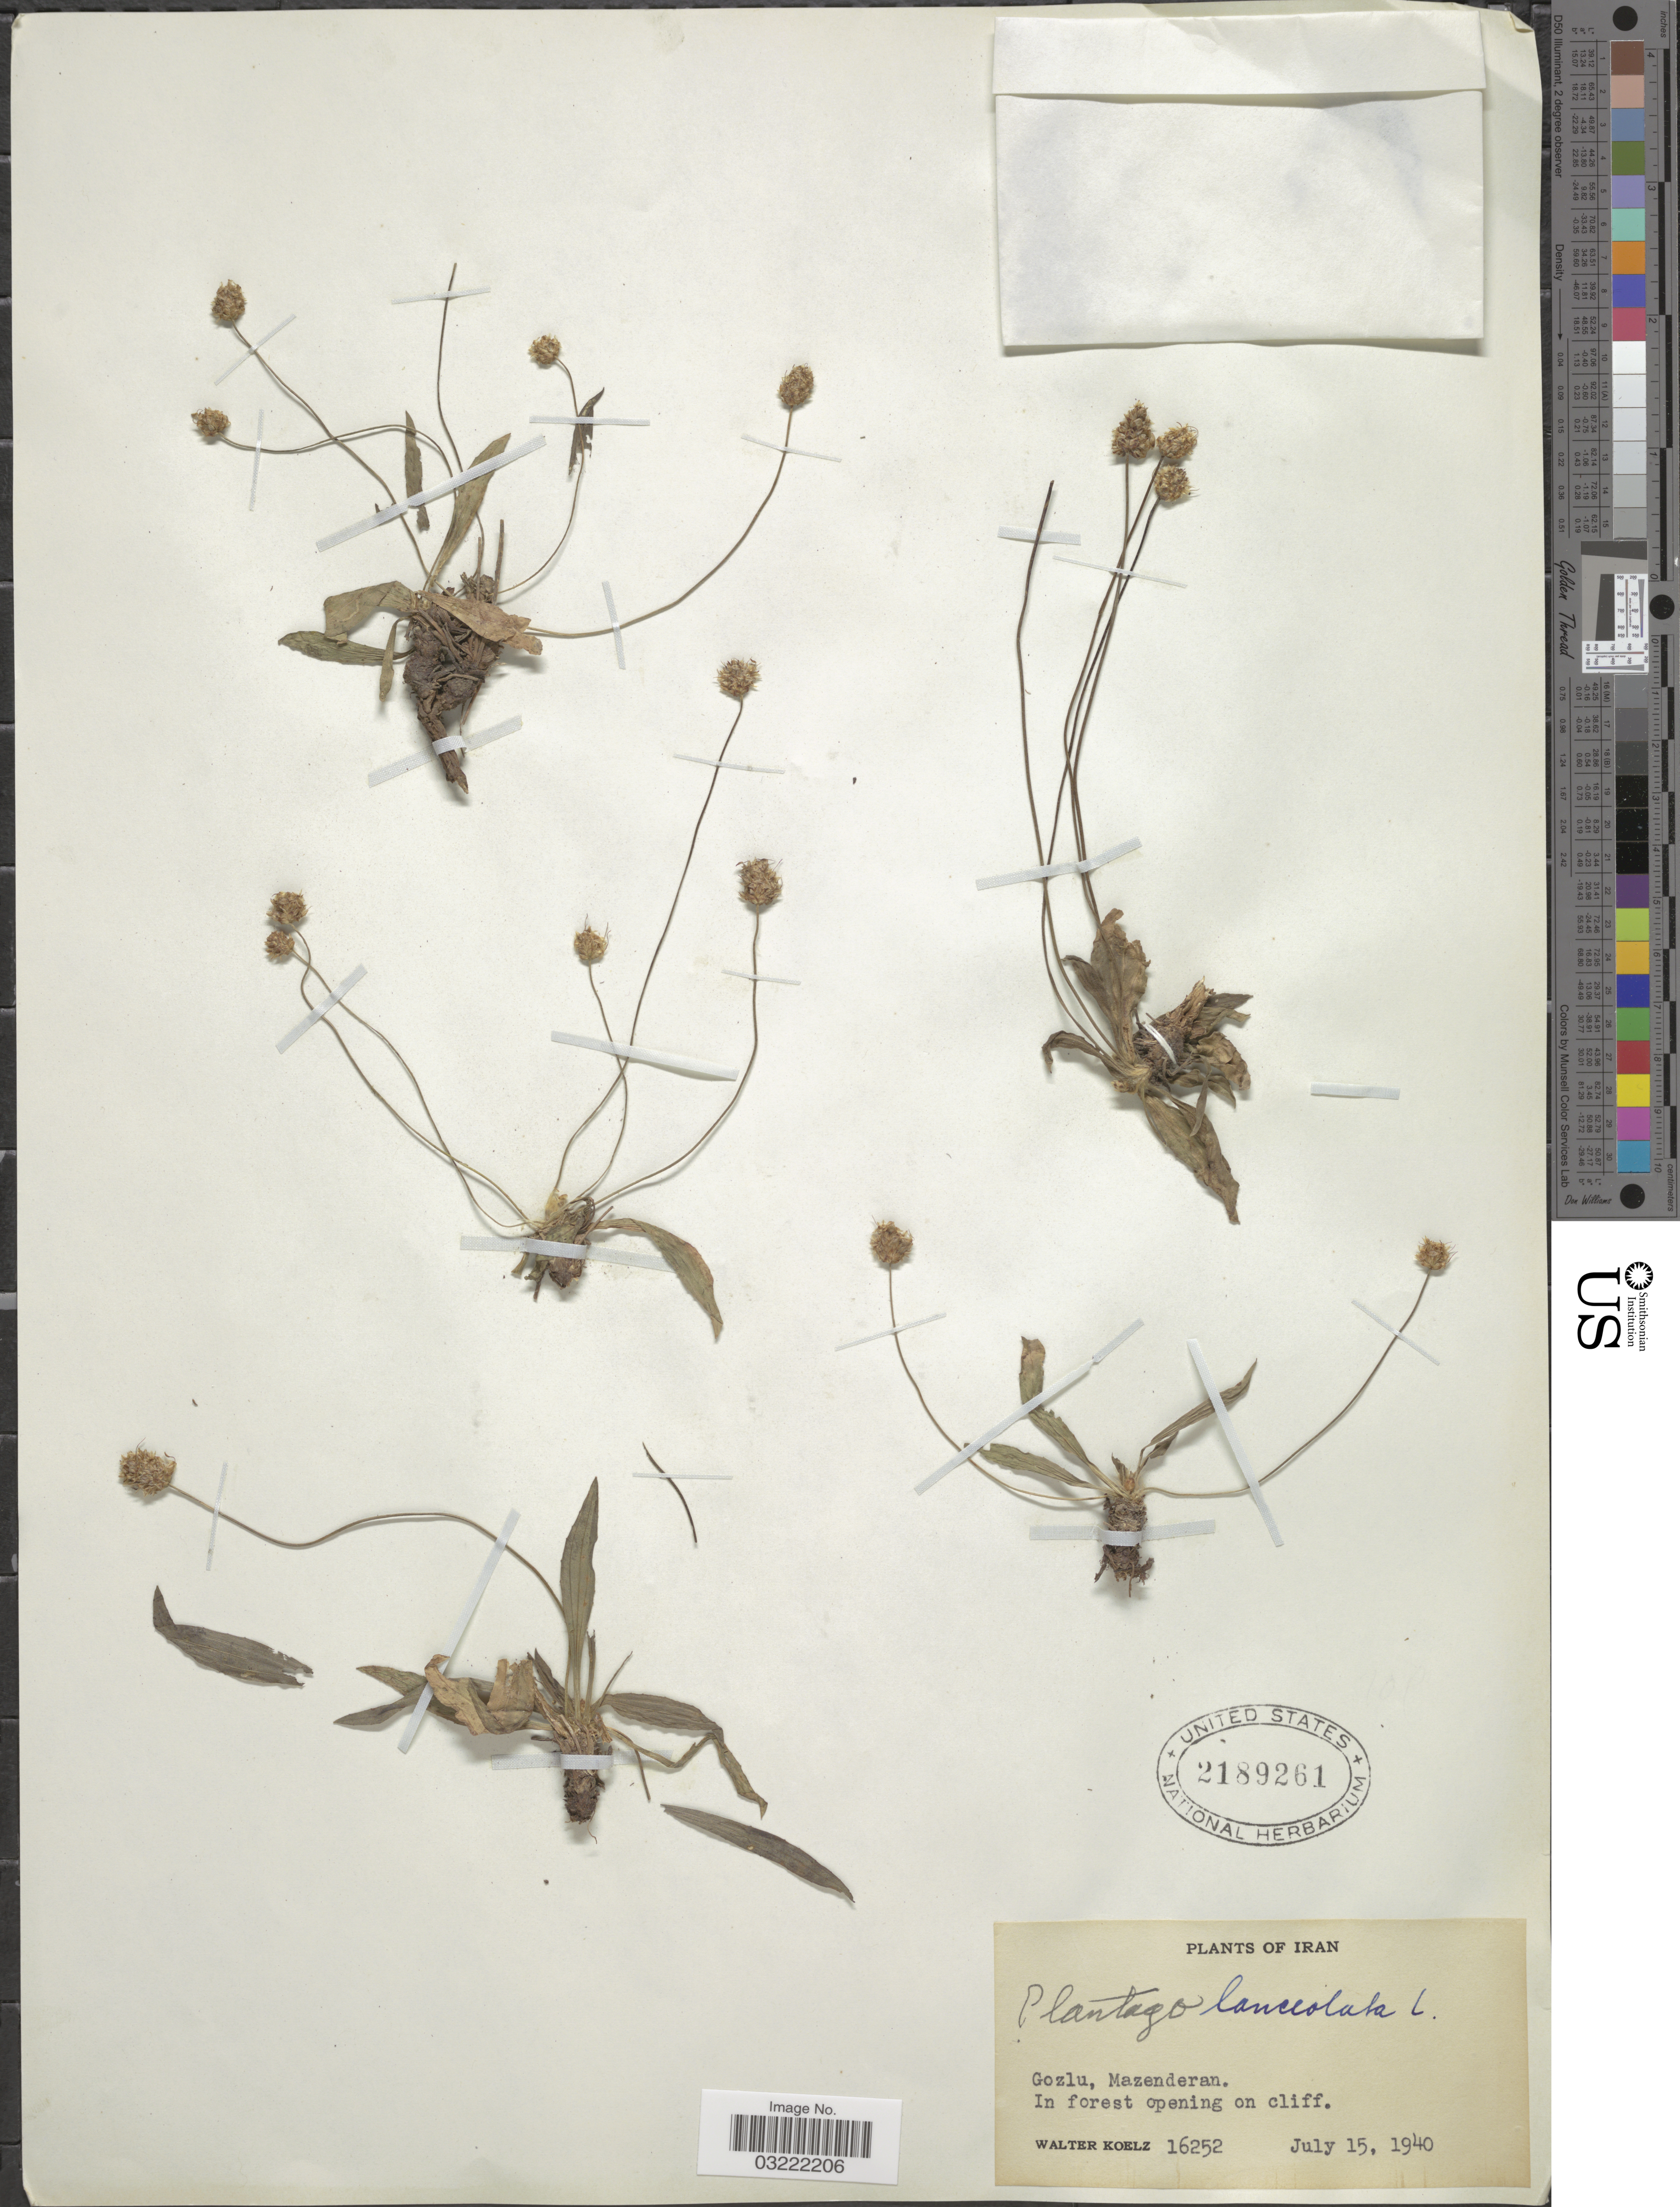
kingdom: Plantae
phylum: Tracheophyta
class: Magnoliopsida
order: Lamiales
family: Plantaginaceae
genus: Plantago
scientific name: Plantago lanceolata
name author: L.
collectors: W. N. Koelz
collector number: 16252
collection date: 1940-07-15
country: Iran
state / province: Mazandaran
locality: Gozlu.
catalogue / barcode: US 2189261